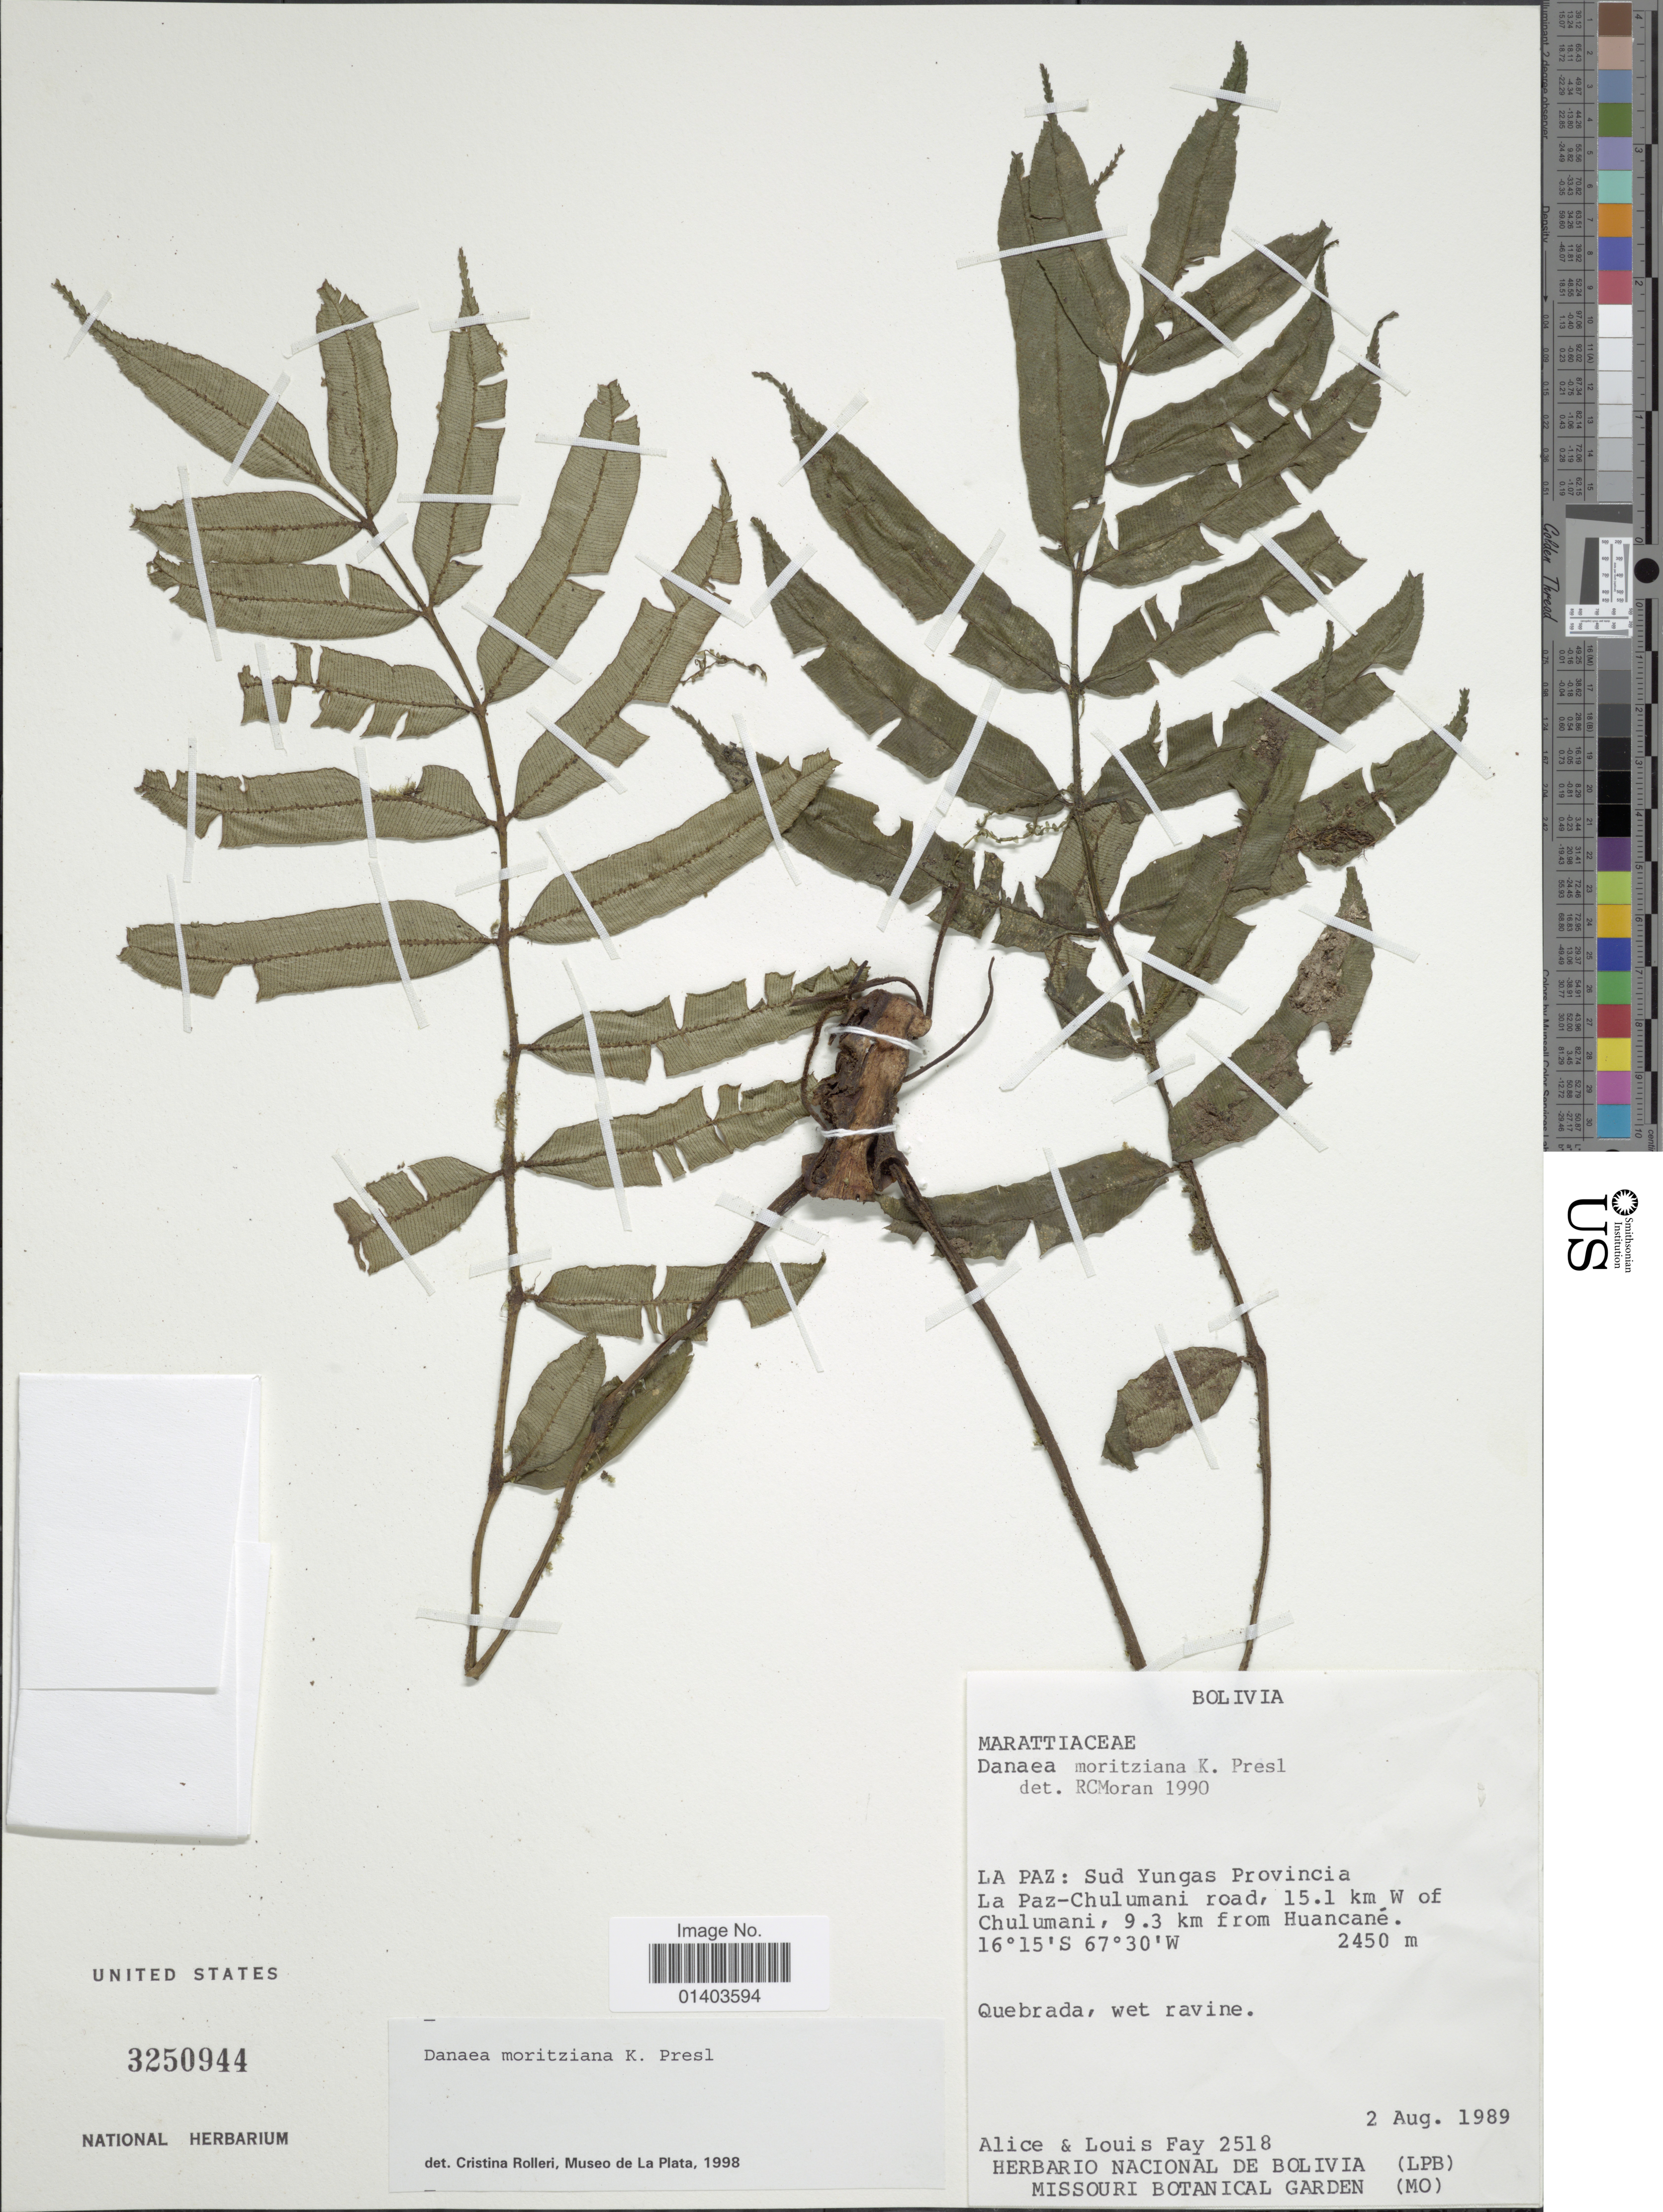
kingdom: Plantae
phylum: Tracheophyta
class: Polypodiopsida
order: Marattiales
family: Marattiaceae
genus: Danaea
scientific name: Danaea moritziana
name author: C. Presl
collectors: A. Fay & L. Fay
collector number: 2518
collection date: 1989-08-02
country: Bolivia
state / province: La Paz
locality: Sud Yungas provincia La Paz-Chulumani road, 15.1 km W of Chulumani, 9.3 km from Huancané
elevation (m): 2450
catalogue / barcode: US 3250944